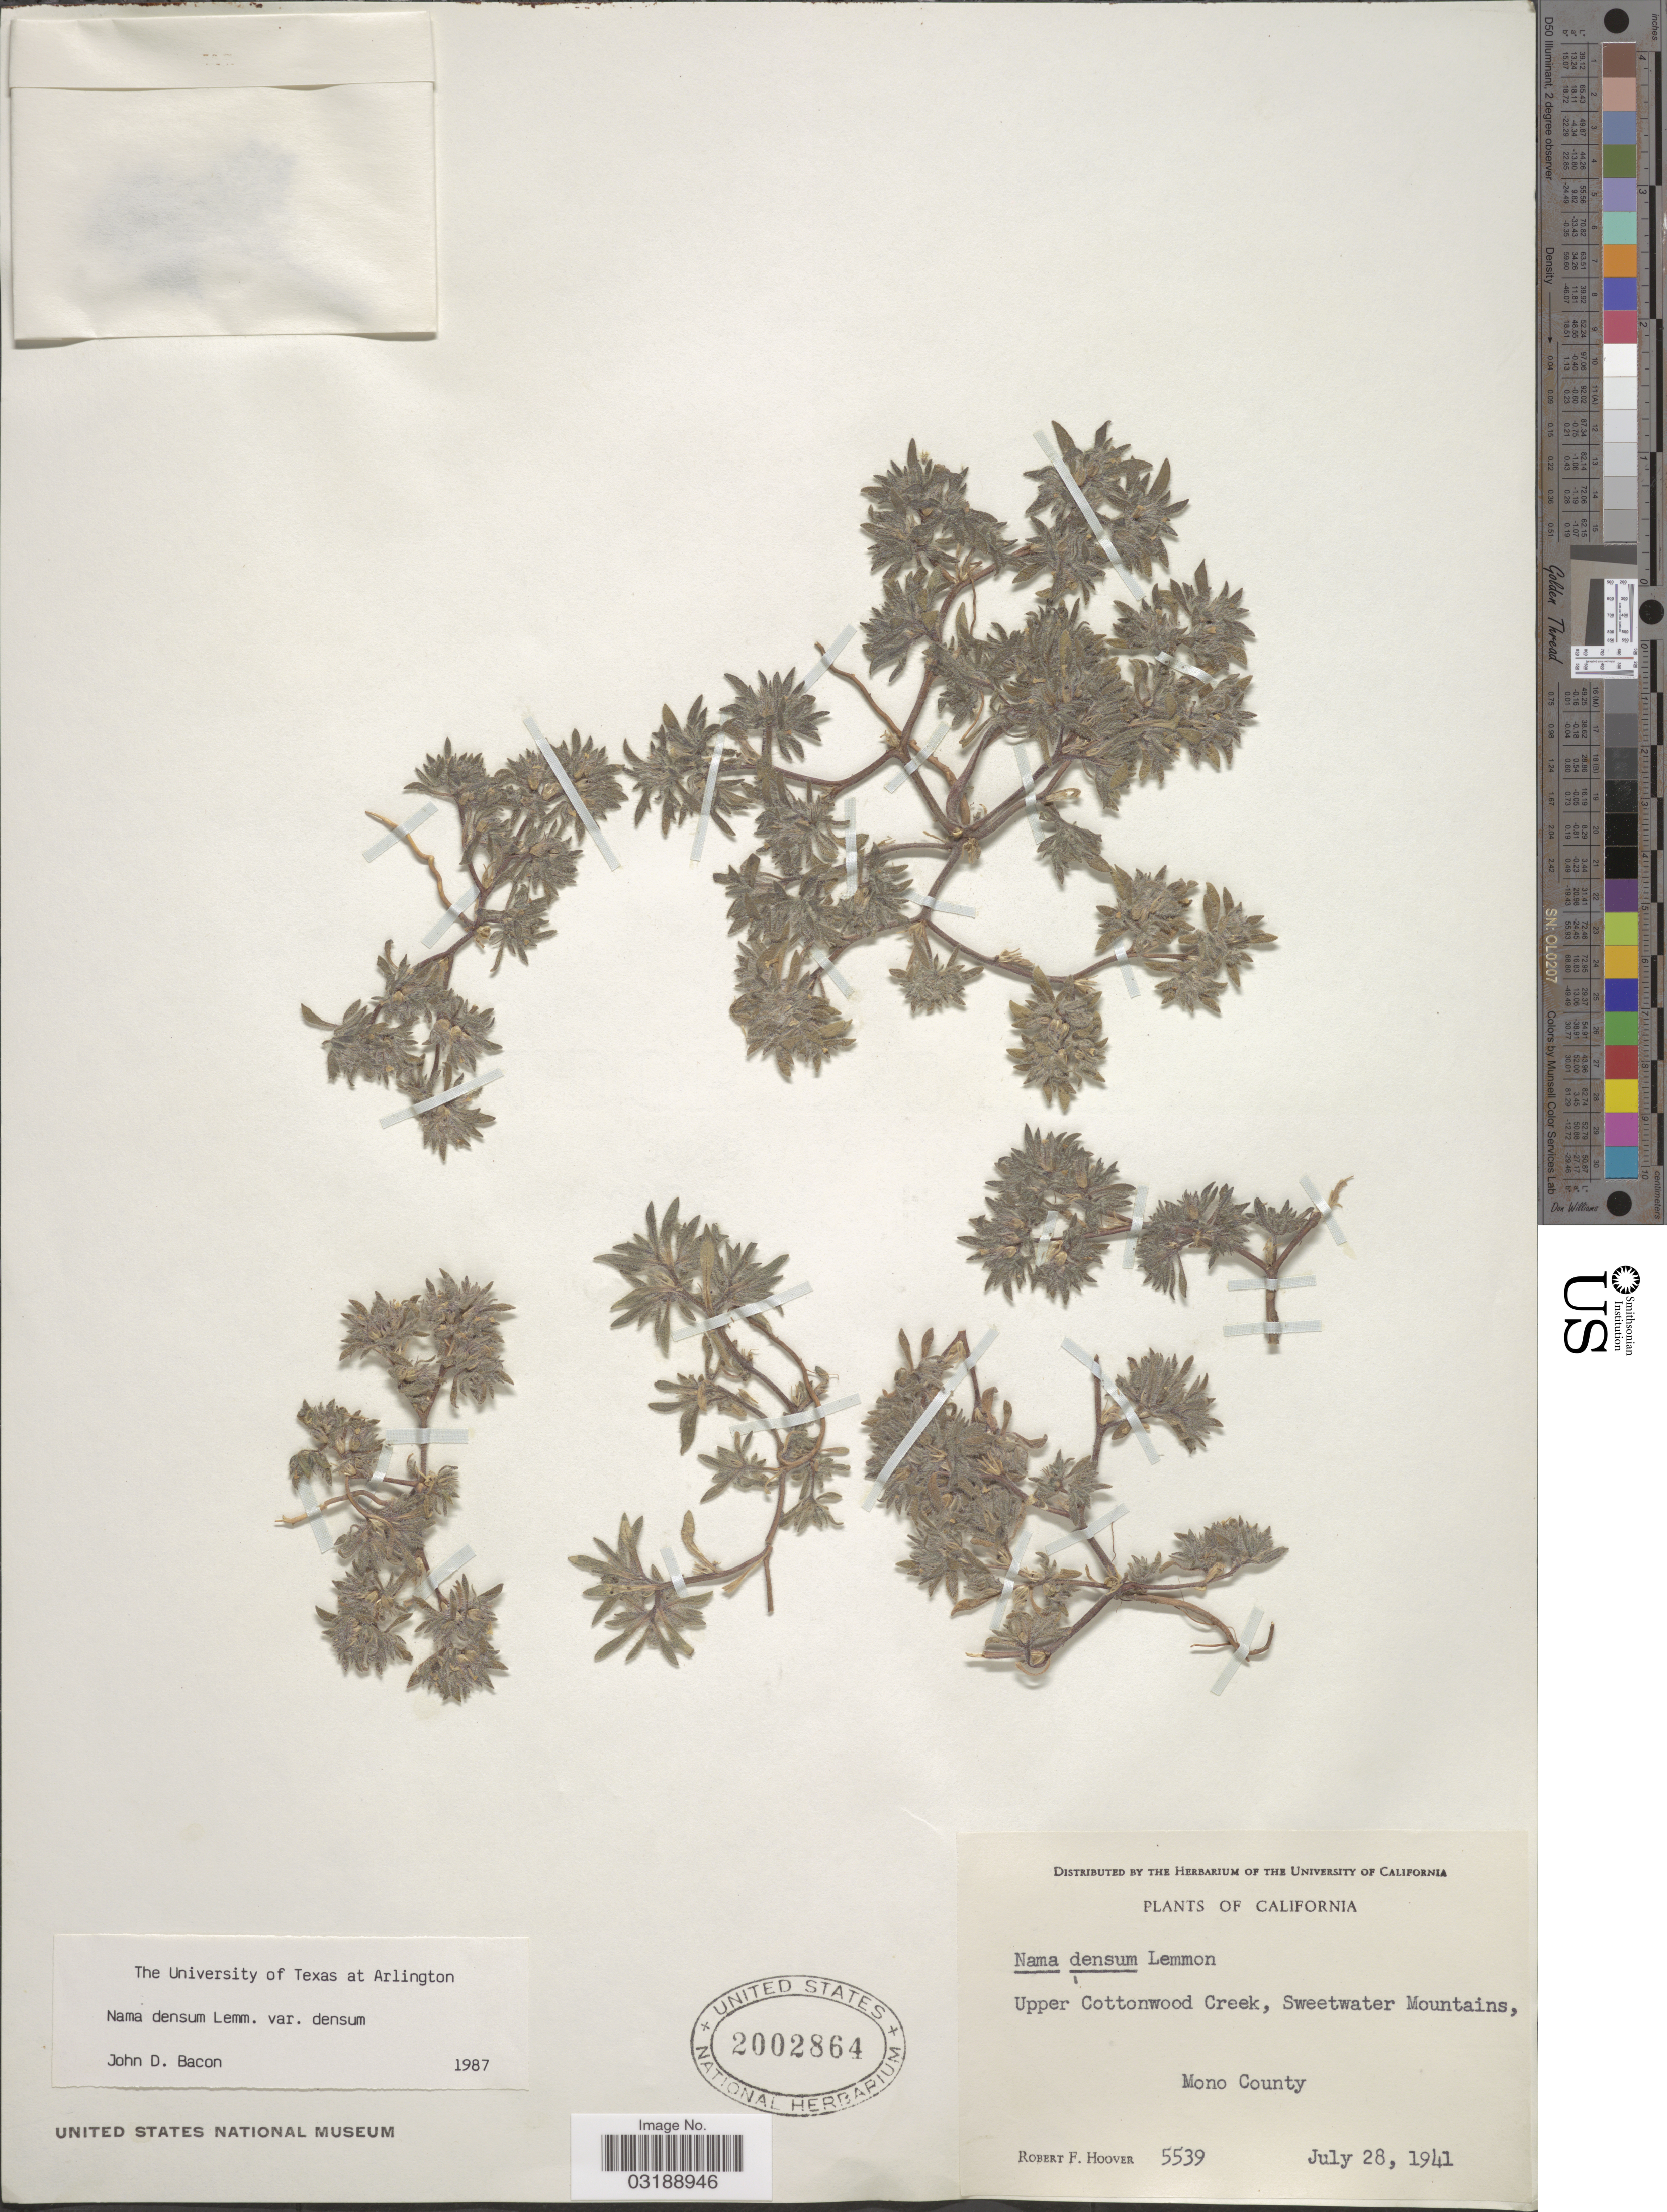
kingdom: Plantae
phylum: Tracheophyta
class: Magnoliopsida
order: Boraginales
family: Namaceae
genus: Nama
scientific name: Nama densa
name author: Lemmon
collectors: R. F. Hoover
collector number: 5539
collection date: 1941-07-28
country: United States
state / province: California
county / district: Mono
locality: Upper Cottonwood Creek, Sweetwater Mountains, Mono County.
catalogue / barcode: US 2002864